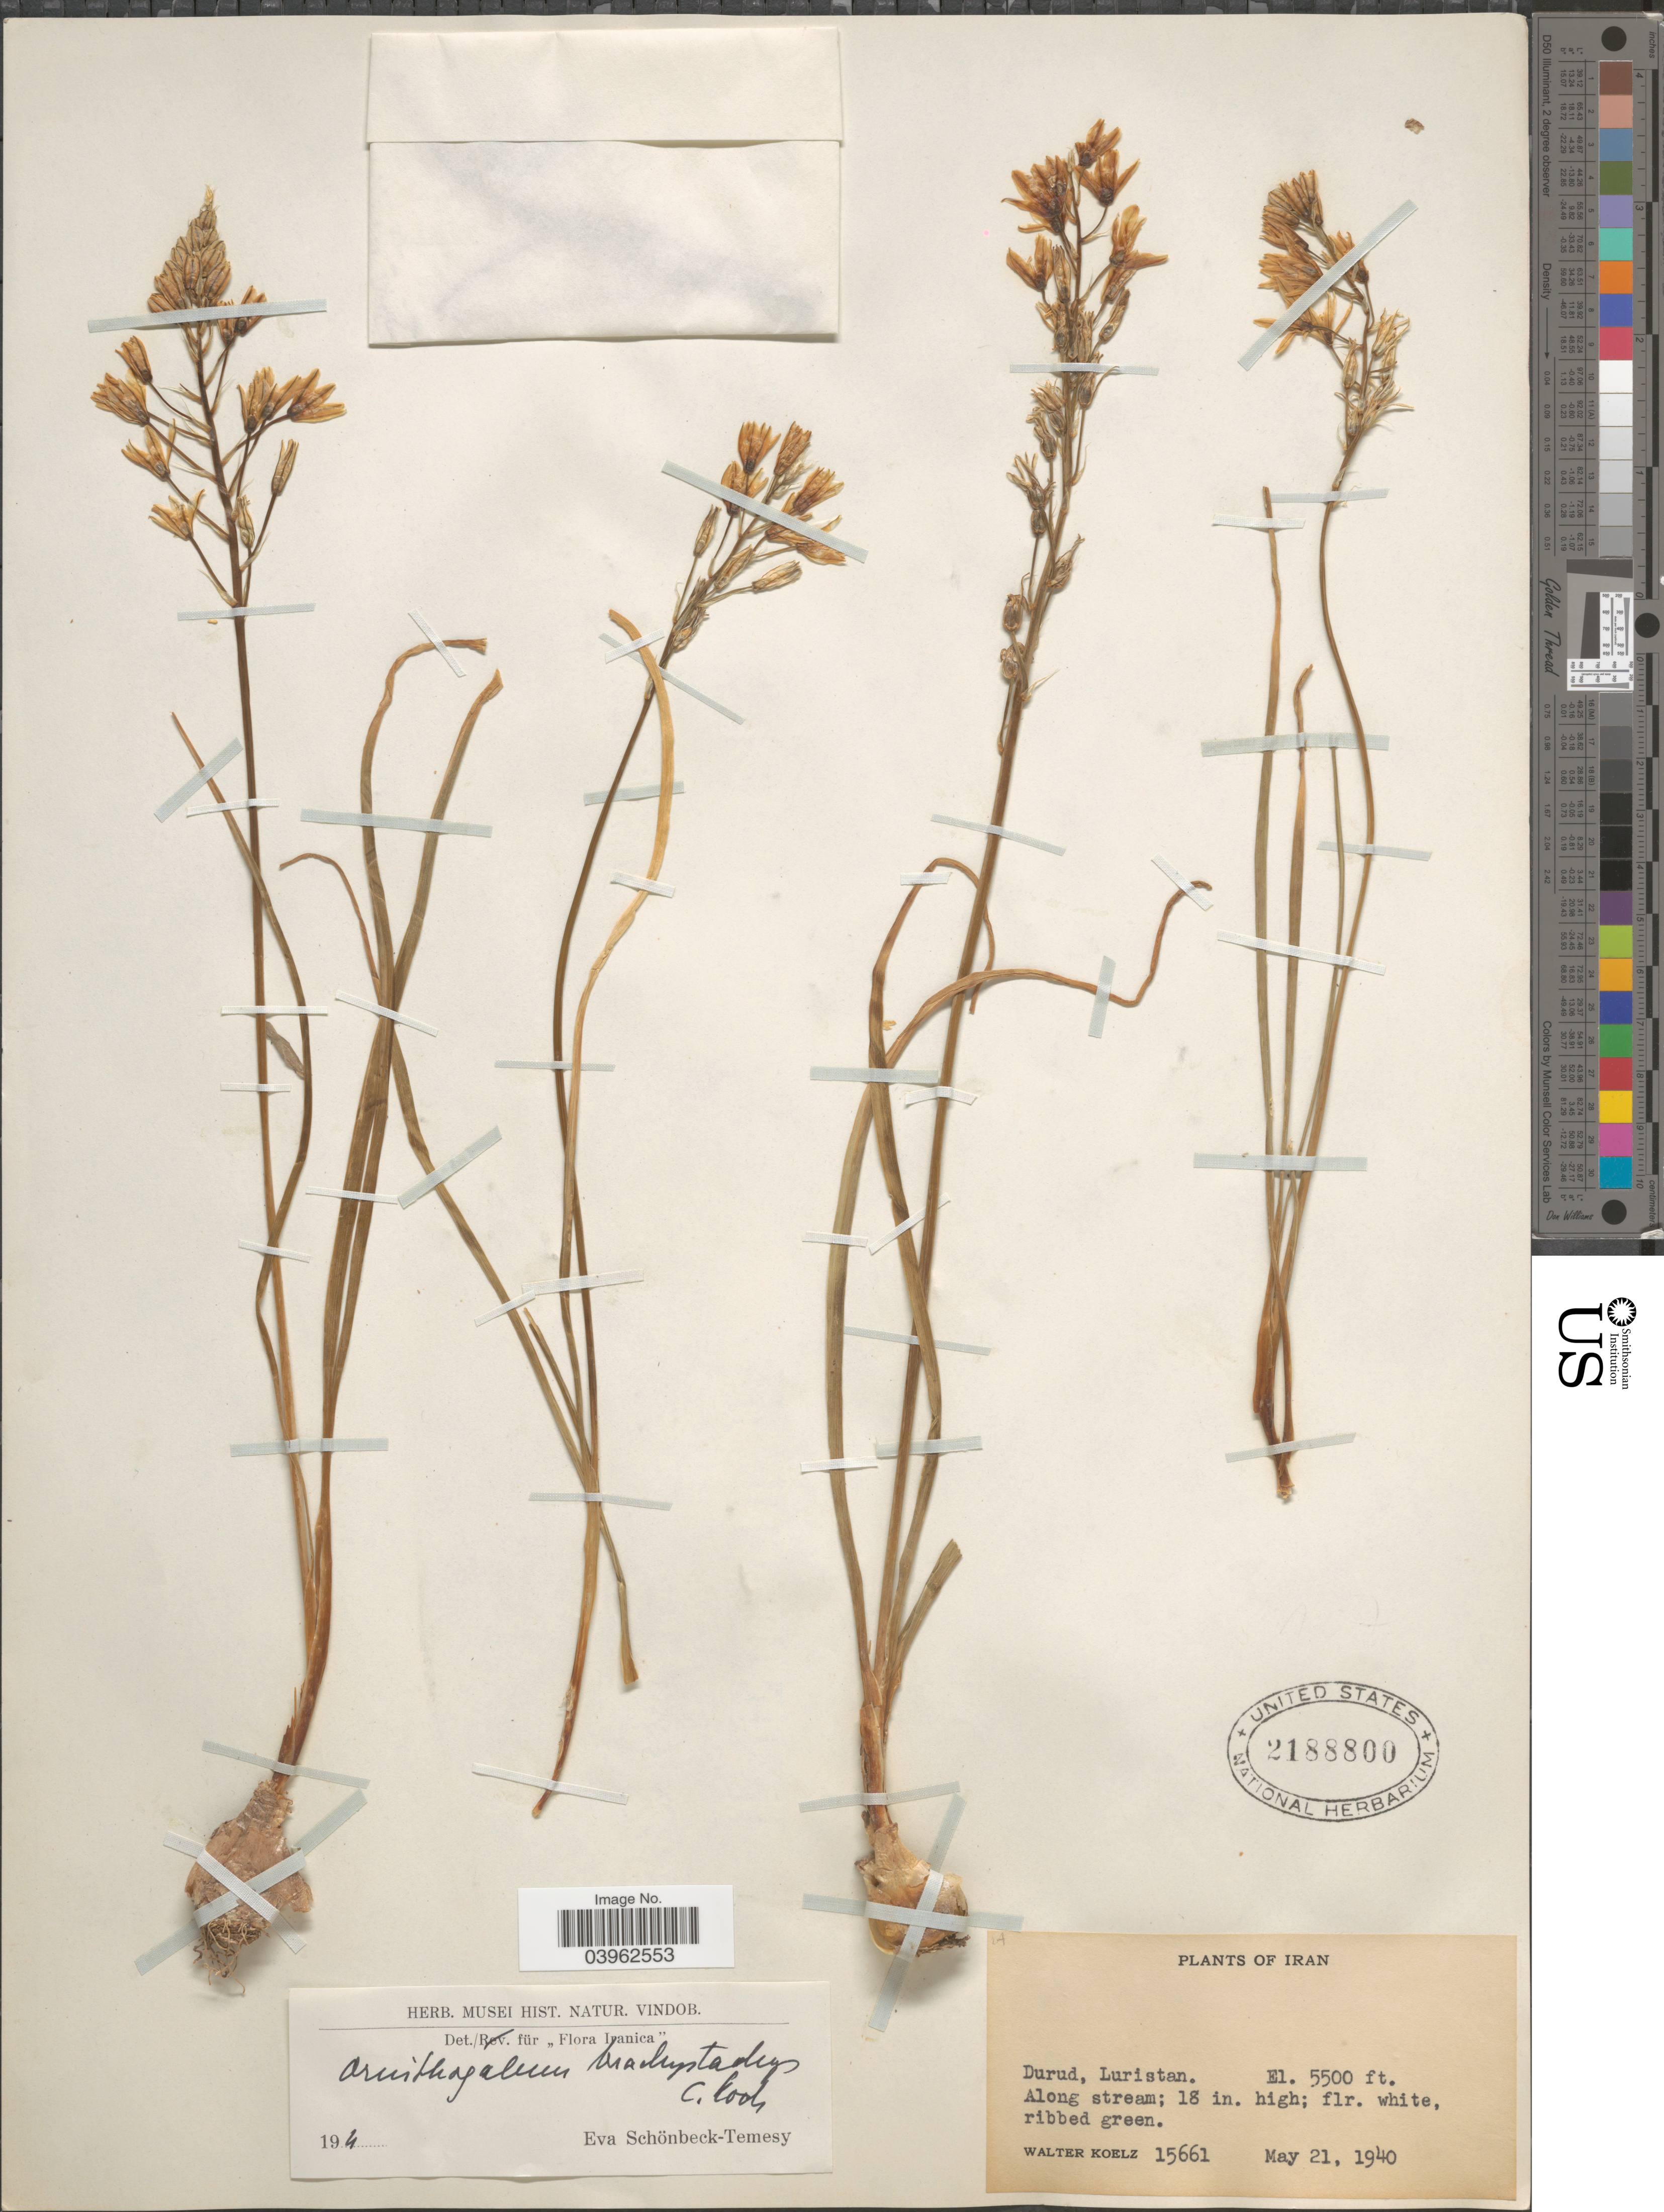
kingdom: Plantae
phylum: Tracheophyta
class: Liliopsida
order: Asparagales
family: Asparagaceae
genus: Ornithogalum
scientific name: Ornithogalum brachystachys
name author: K. Koch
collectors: W. N. Koelz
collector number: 15661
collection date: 1940-05-21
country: Iran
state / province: Lorestan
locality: Durud, Luristan.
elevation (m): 1676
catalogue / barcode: US 2188800